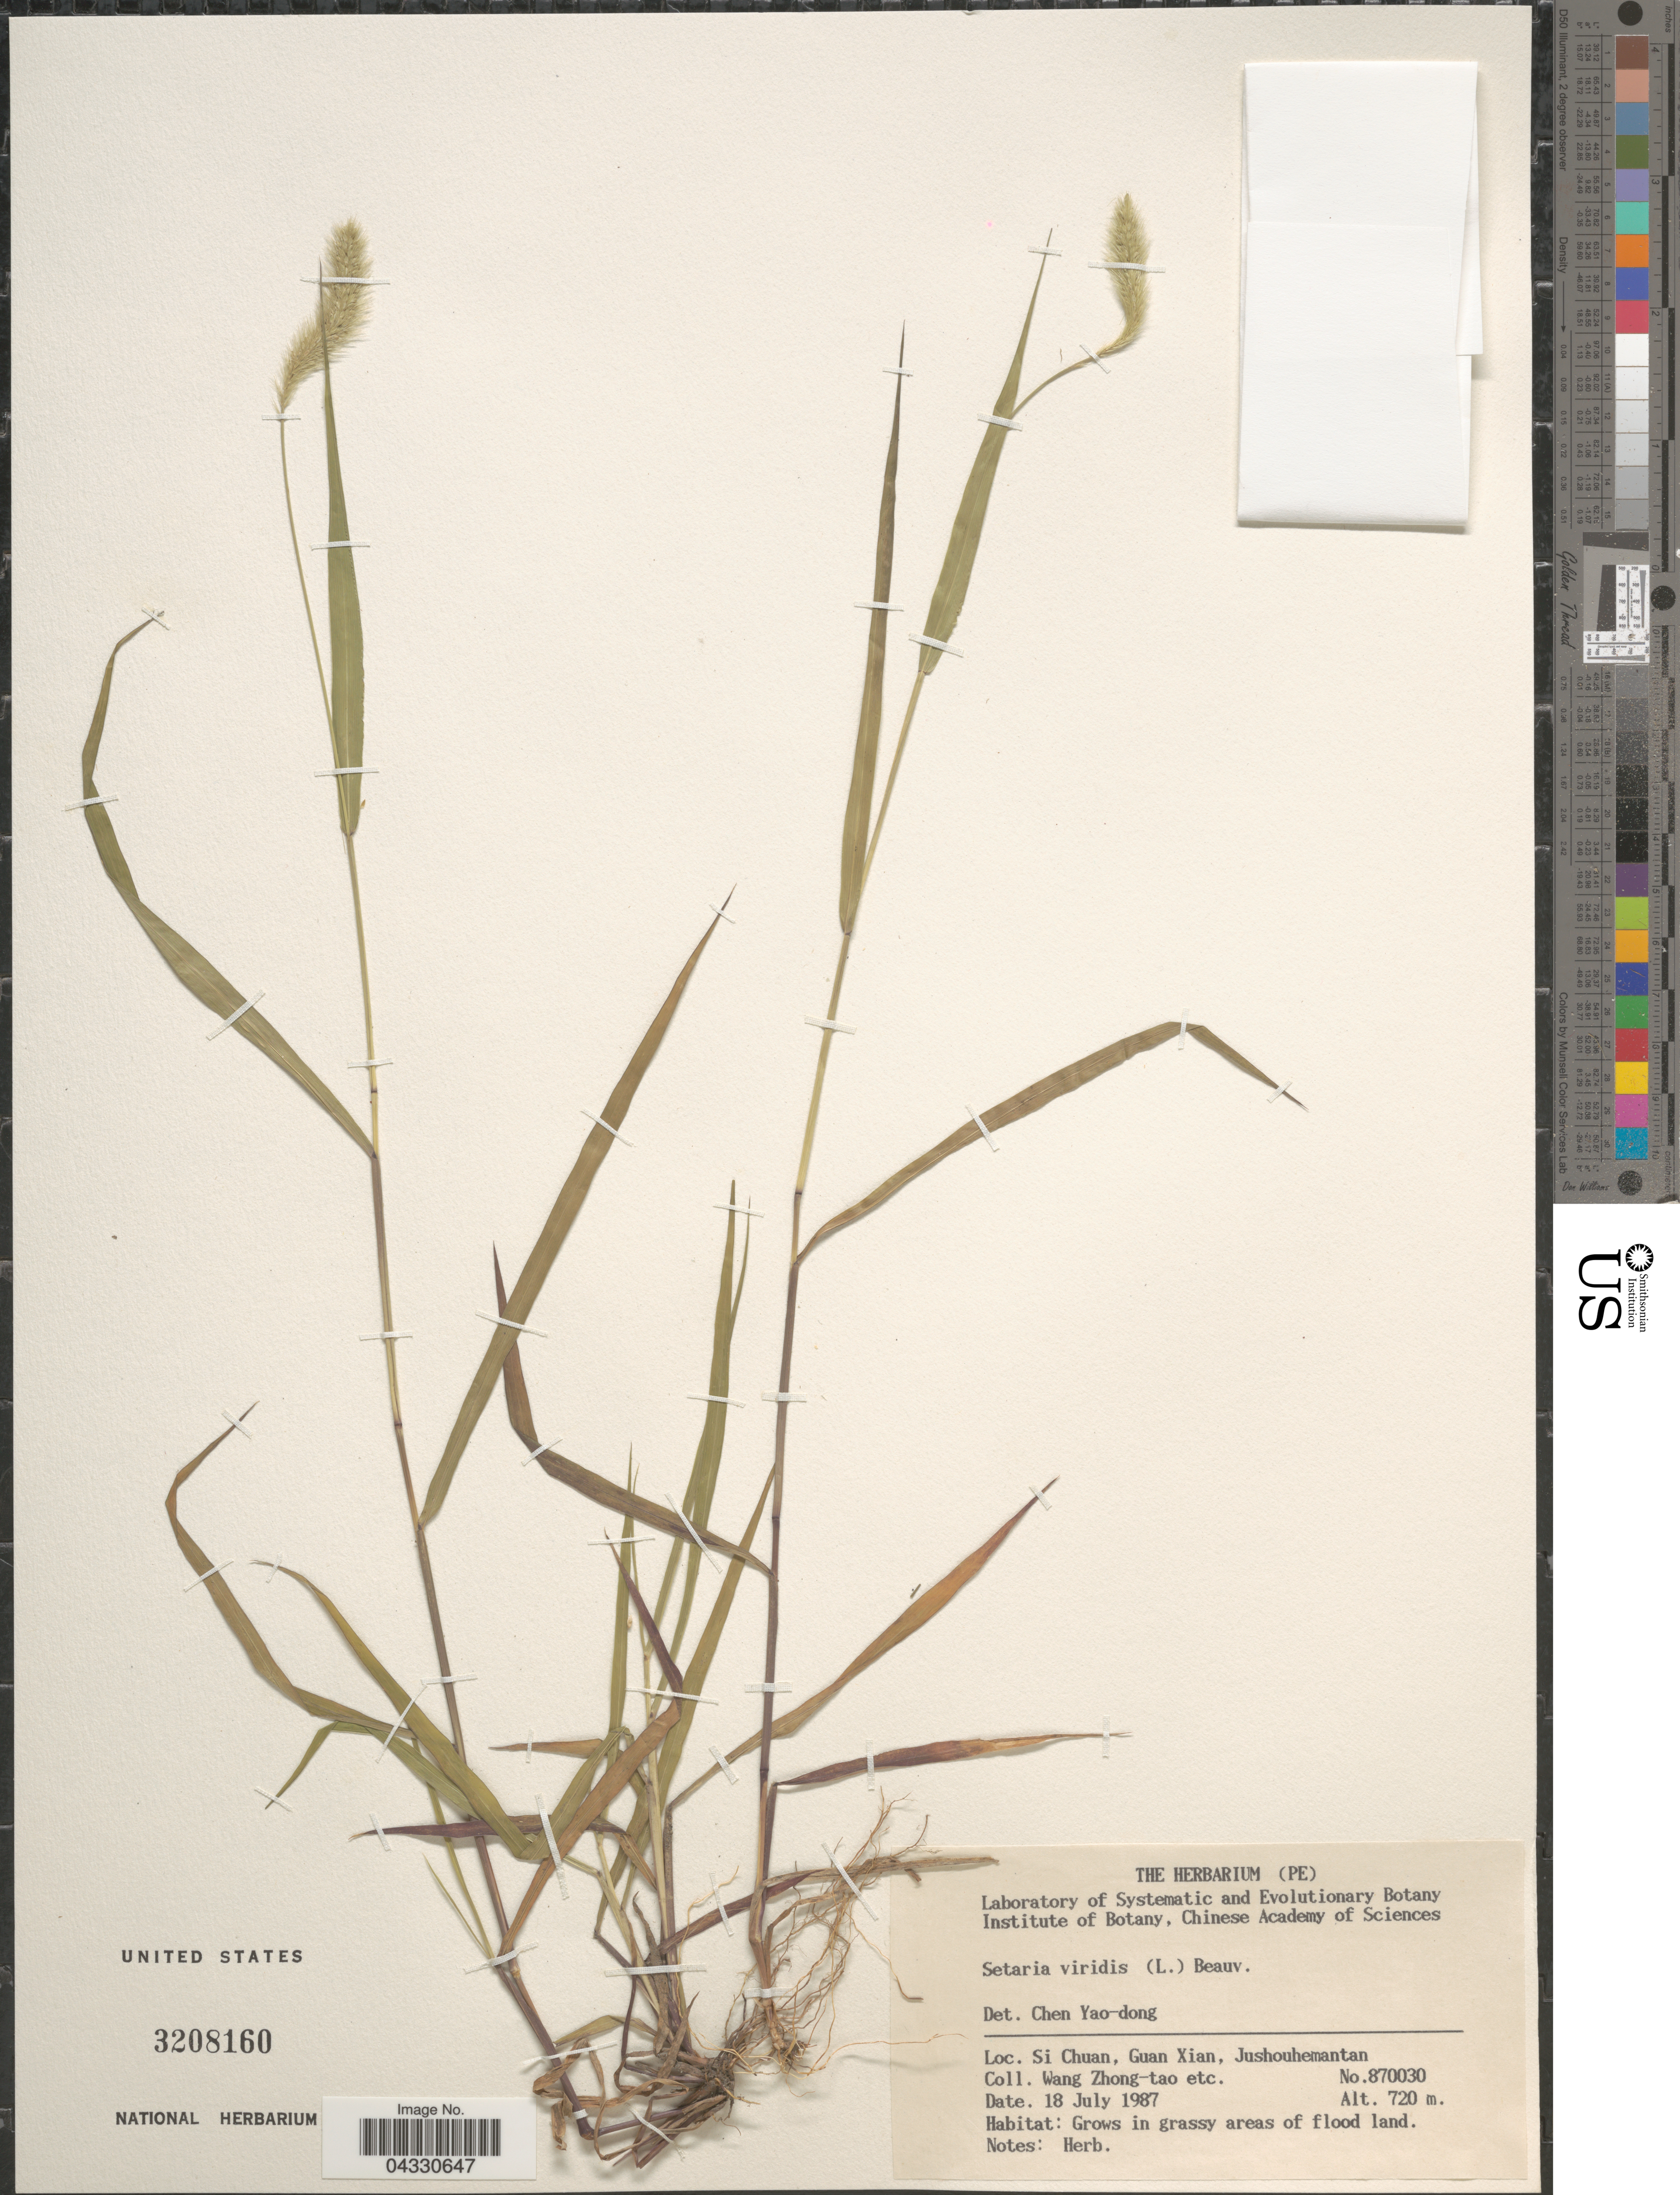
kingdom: Plantae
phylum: Tracheophyta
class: Liliopsida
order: Poales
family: Poaceae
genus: Setaria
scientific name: Setaria viridis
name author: (L.) P. Beauv.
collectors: W. Zhong-Tao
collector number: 870030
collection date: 1987-07-18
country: China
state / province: Sichuan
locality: Si Chuan, Guan Xian, Jushouhemantan. In grassy areas of flood land.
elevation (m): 720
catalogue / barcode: US 3208160